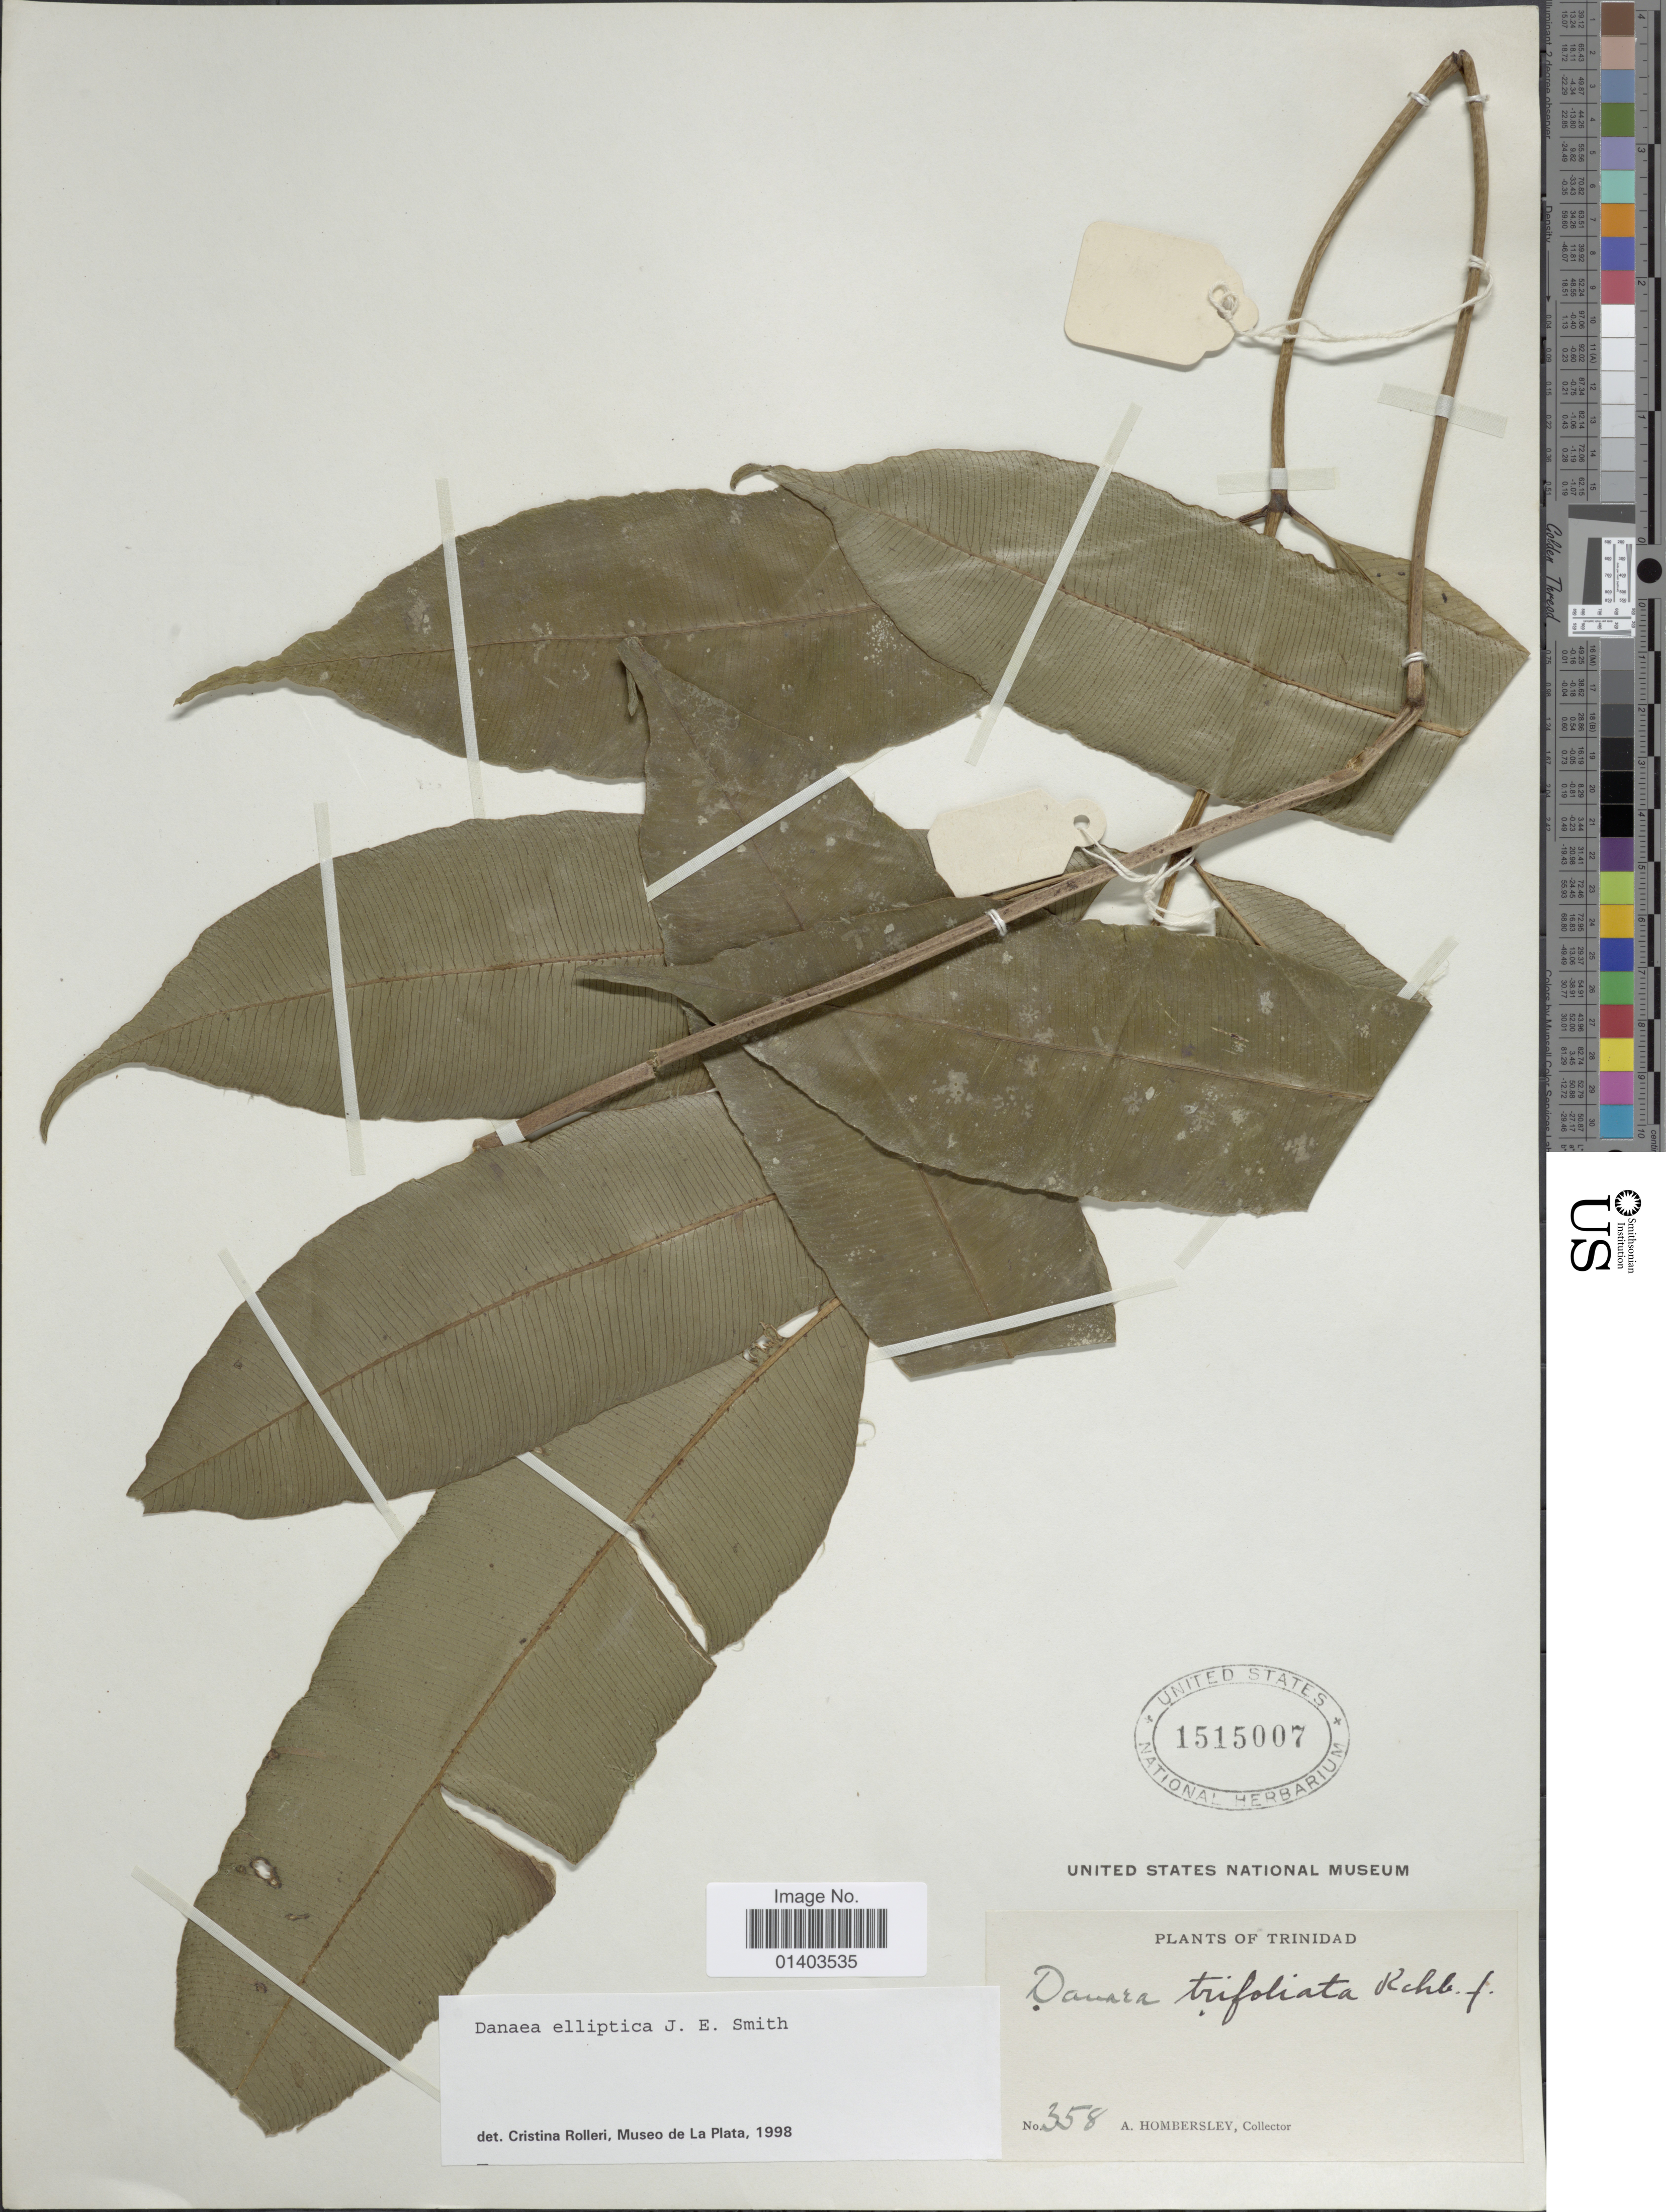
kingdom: Plantae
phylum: Tracheophyta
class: Polypodiopsida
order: Marattiales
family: Marattiaceae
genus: Danaea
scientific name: Danaea elliptica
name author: Sm.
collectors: A. Hombersley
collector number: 358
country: Trinidad and Tobago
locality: Trinidad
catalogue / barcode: US 1515007